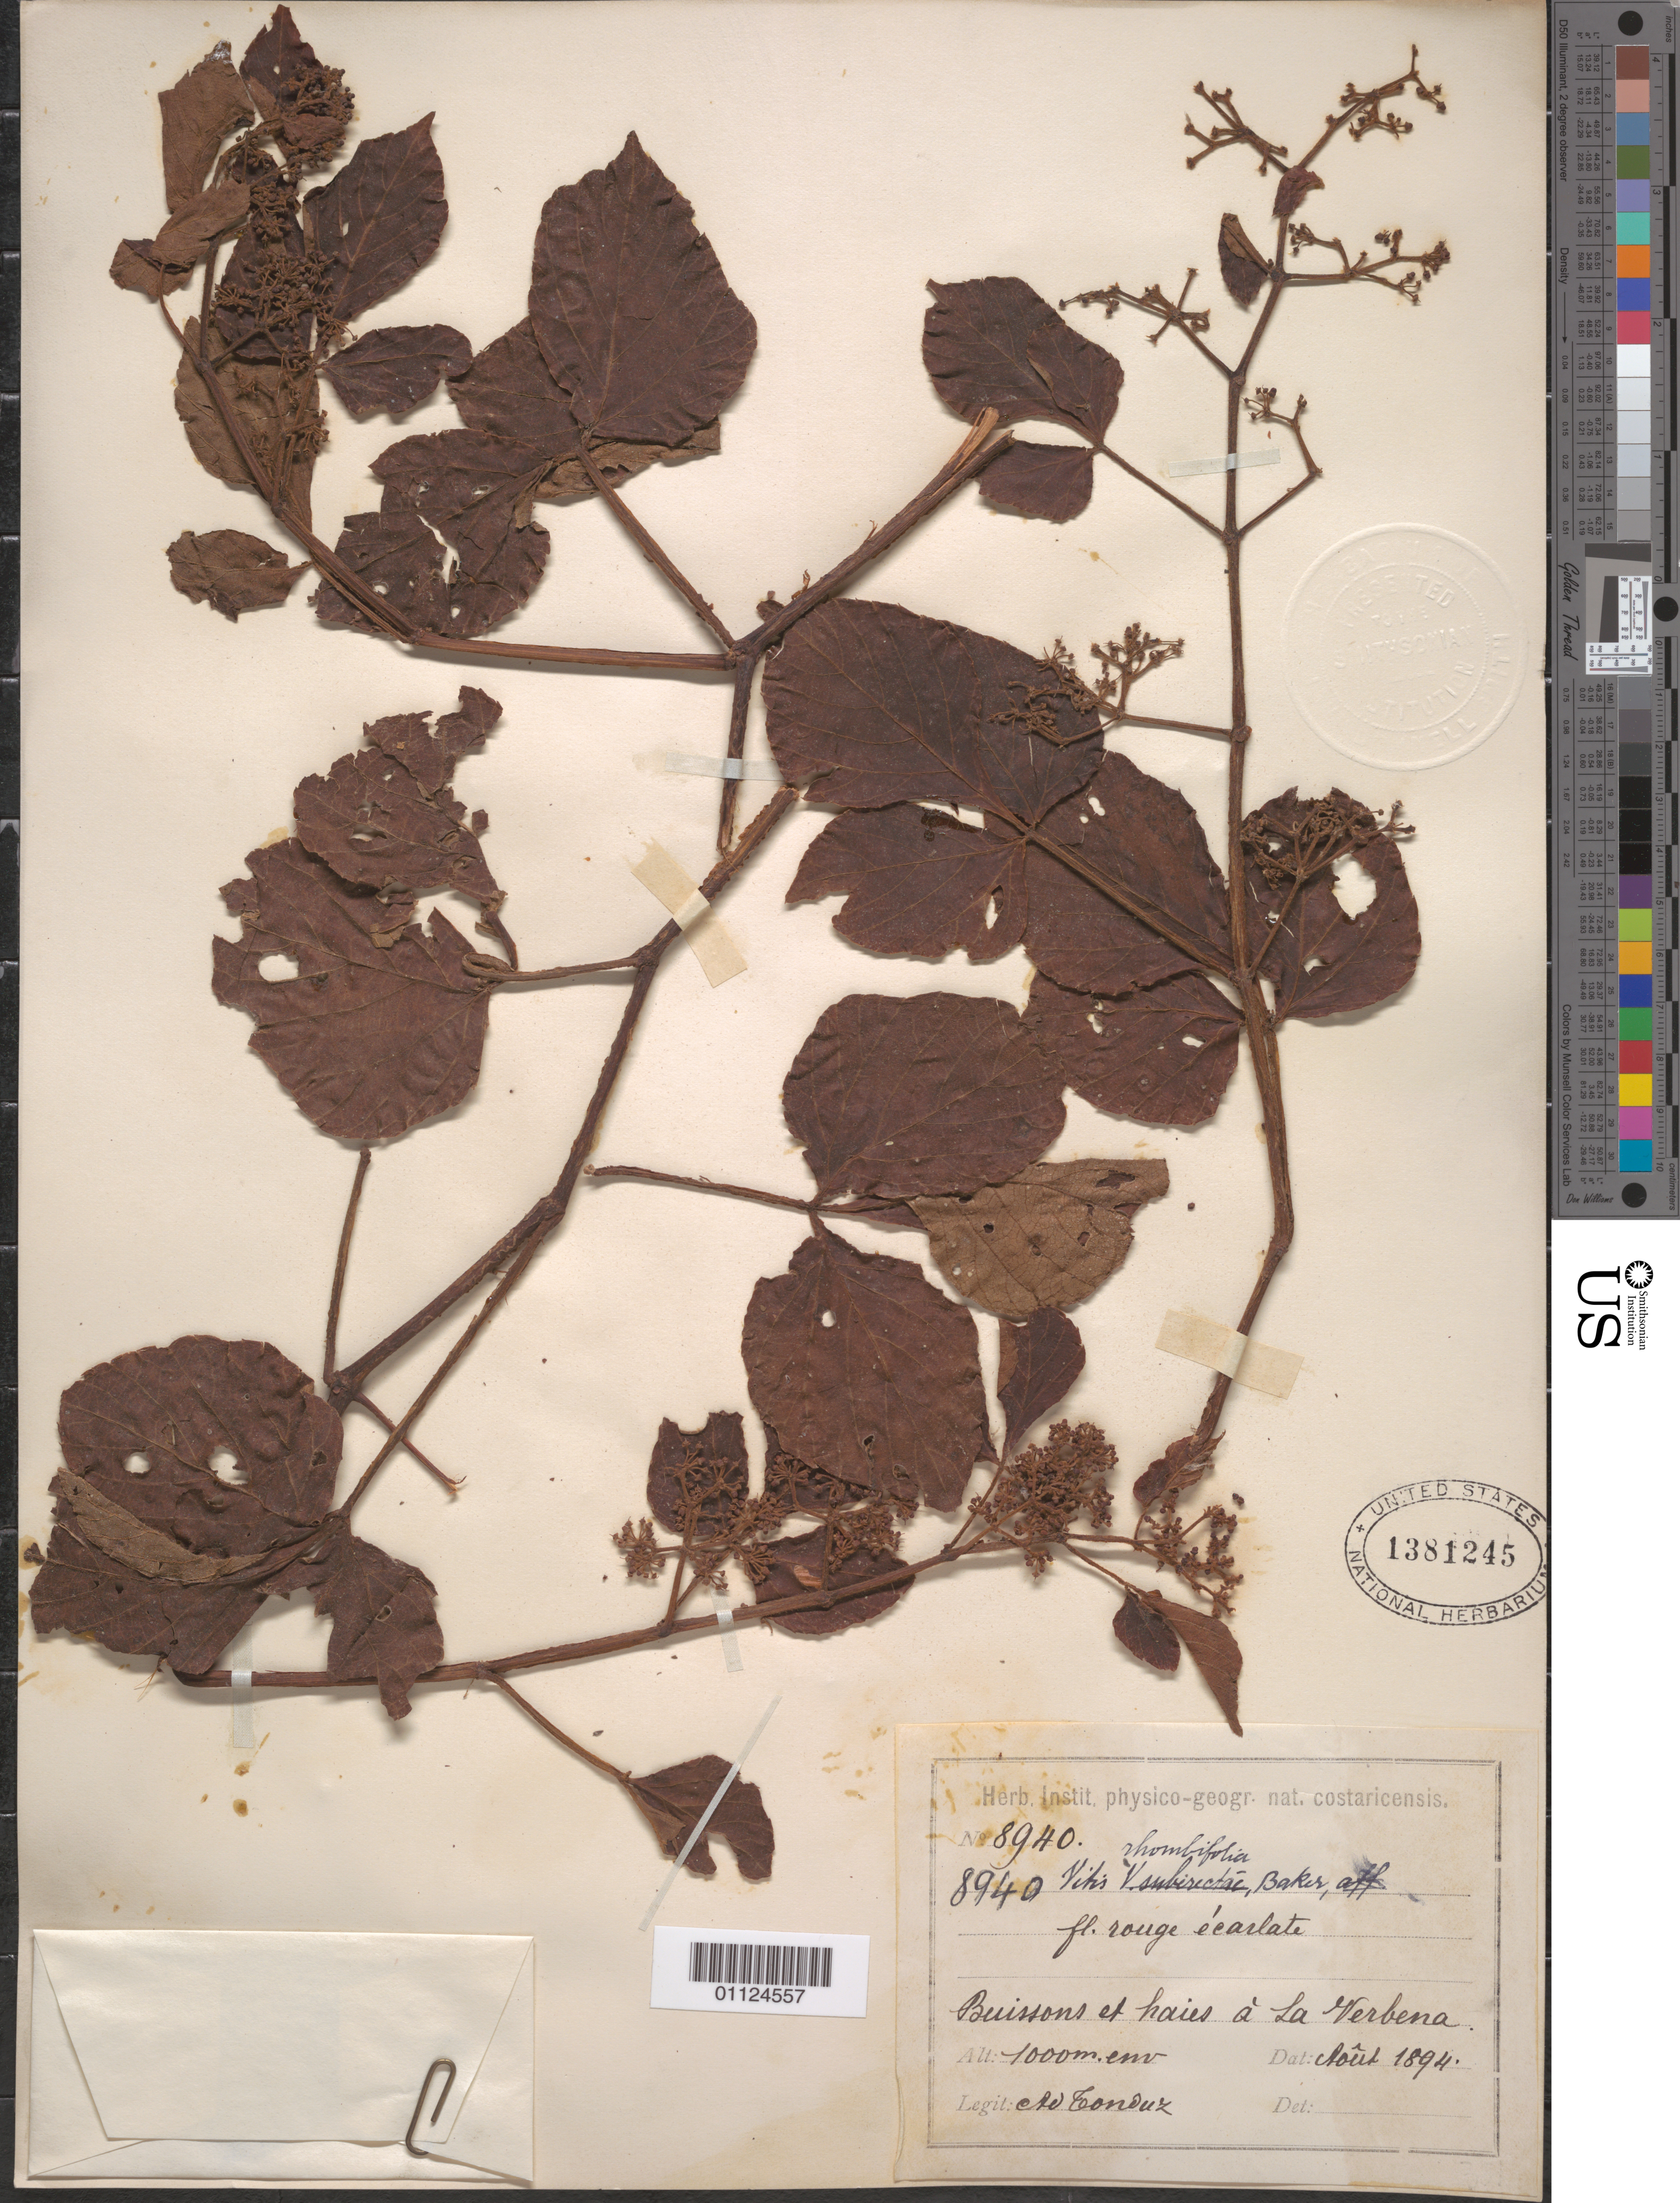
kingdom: Plantae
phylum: Tracheophyta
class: Magnoliopsida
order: Vitales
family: Vitaceae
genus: Cissus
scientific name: Cissus rhombifolia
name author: Vahl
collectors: A. Tonduz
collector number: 8940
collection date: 1894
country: Costa Rica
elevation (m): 1000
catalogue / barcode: US 1381245